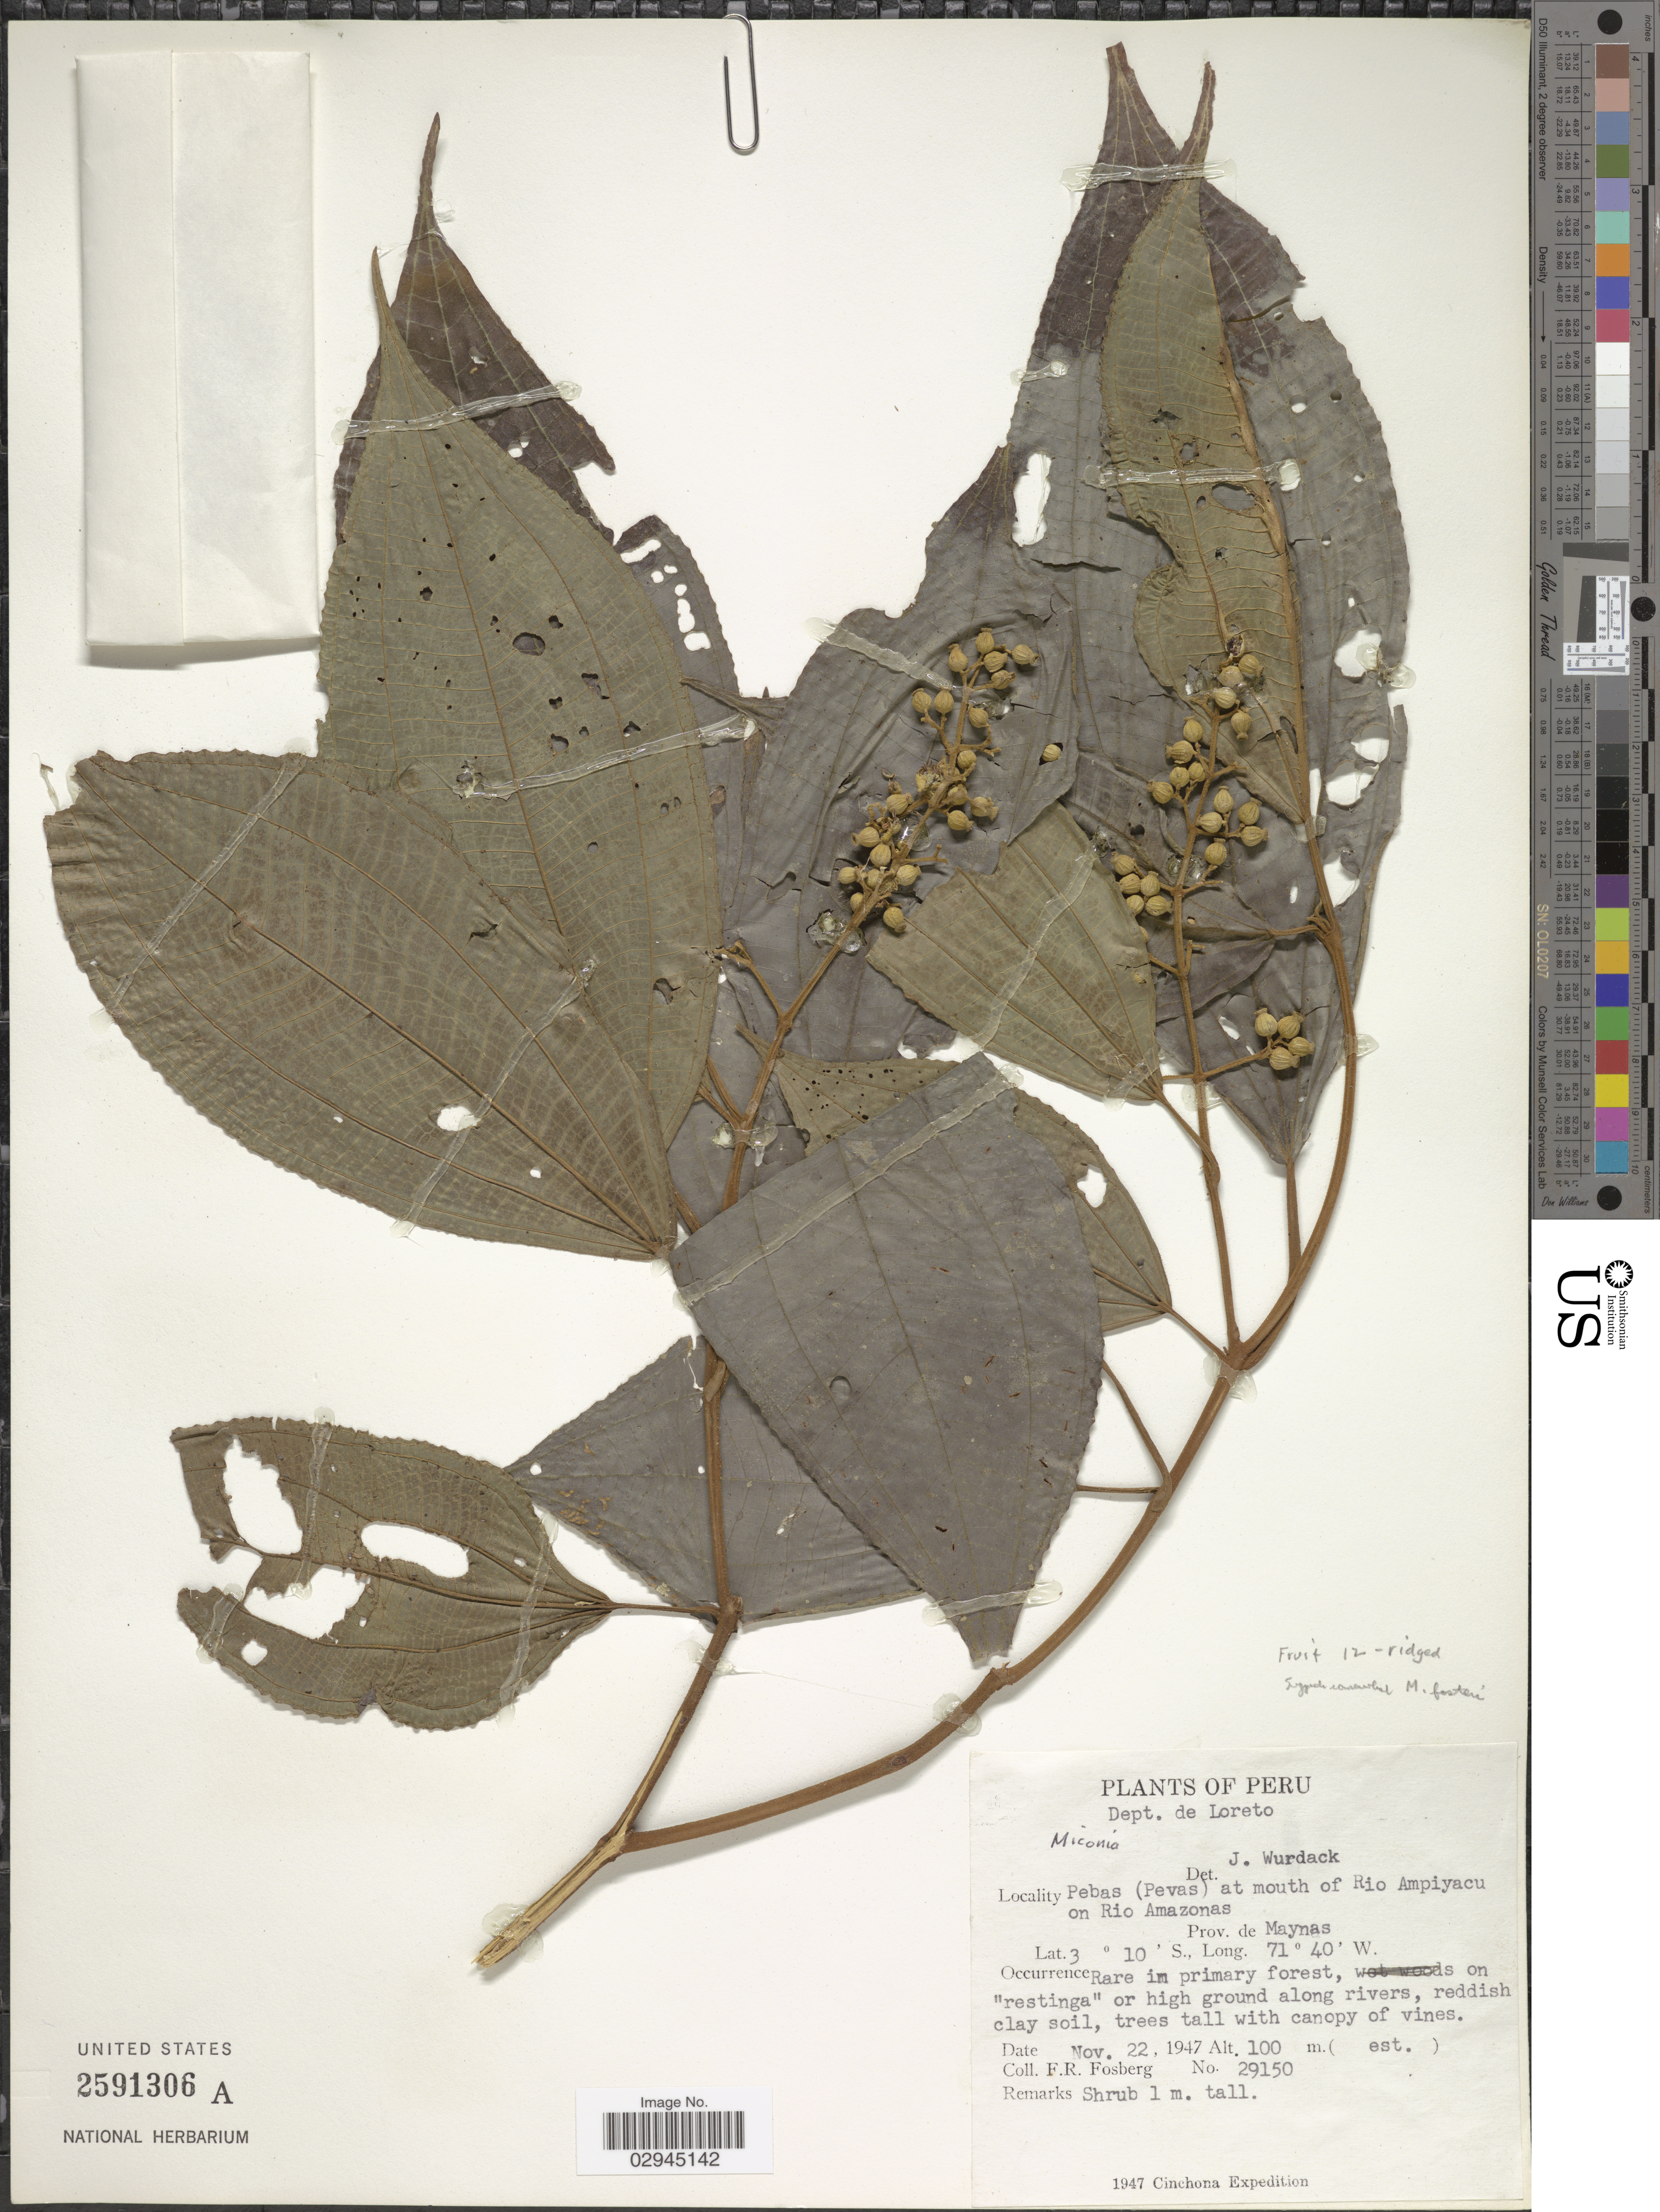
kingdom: Plantae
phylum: Tracheophyta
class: Magnoliopsida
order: Myrtales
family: Melastomataceae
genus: Miconia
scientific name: Miconia sp.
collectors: F. R. Fosberg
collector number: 29150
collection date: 1947-11-22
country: Peru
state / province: Loreto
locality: Dept. de Loreto. Pebas (Pevas) at mouth of Rio Ampiyacu on Rio Amazonas.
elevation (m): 100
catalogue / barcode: US 2591306A